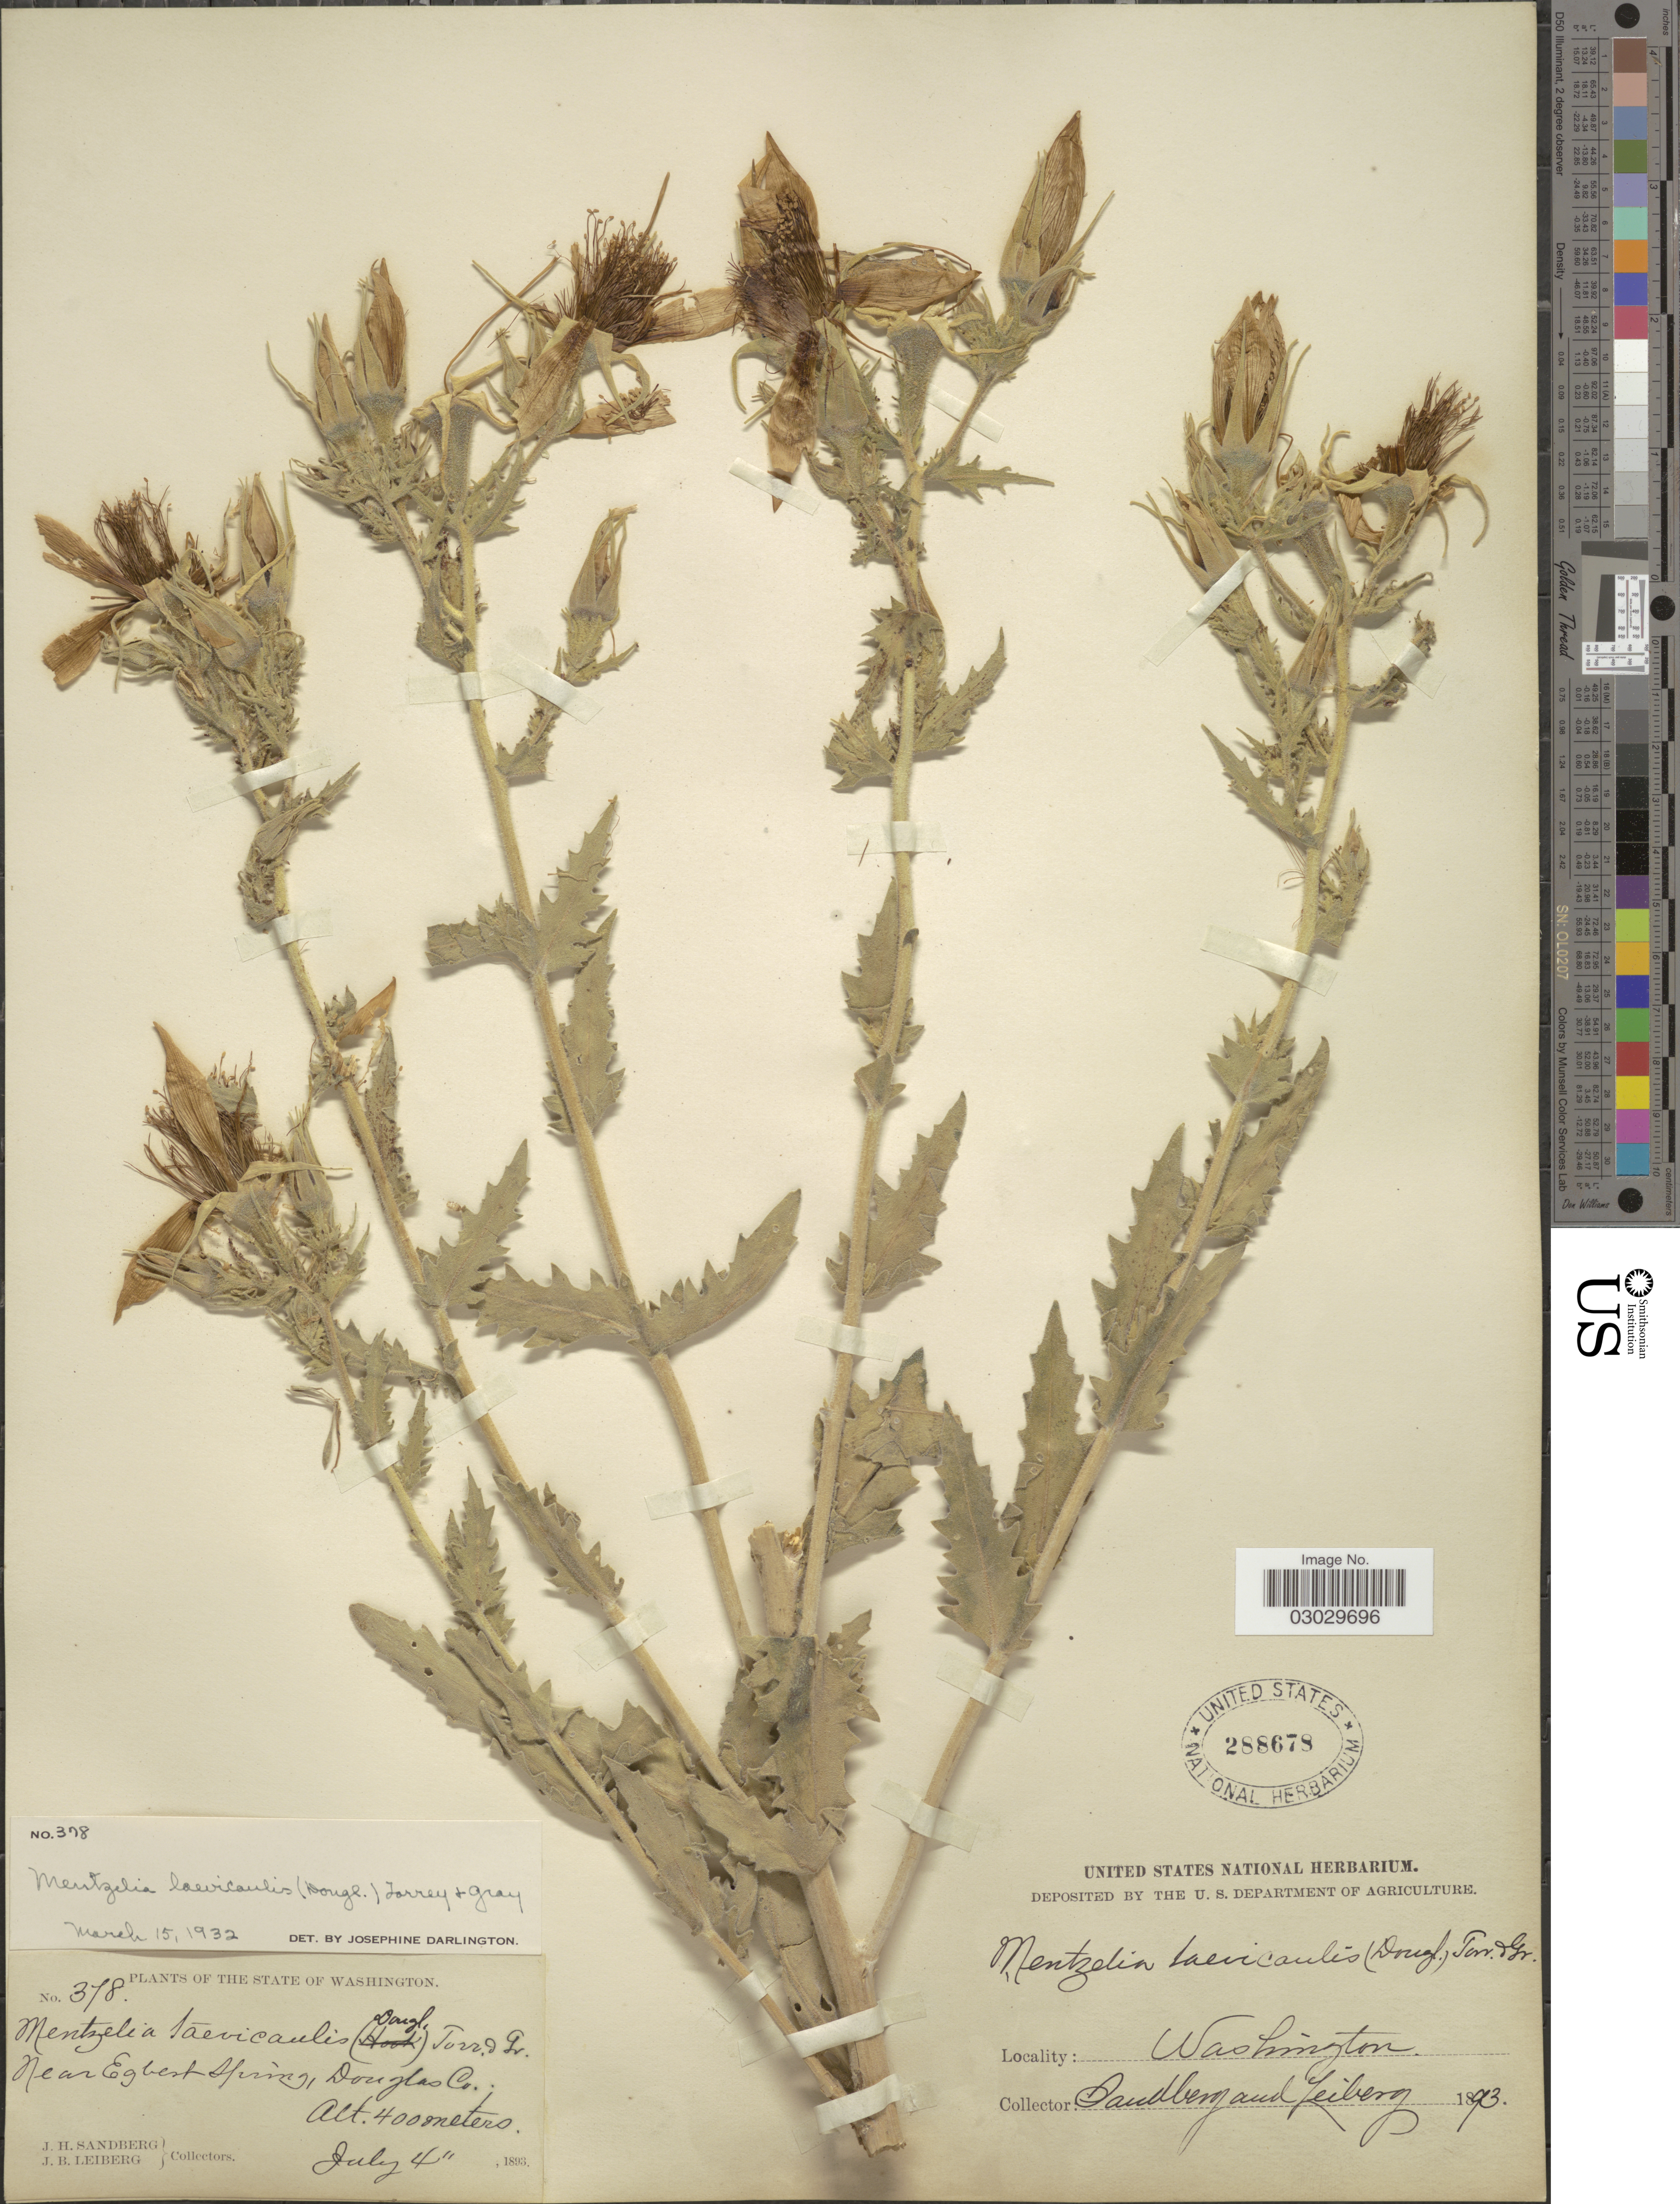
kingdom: Plantae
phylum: Tracheophyta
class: Magnoliopsida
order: Cornales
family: Loasaceae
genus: Mentzelia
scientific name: Mentzelia laevicaulis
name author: (Douglas ex Hook.) Torr. & A. Gray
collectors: J. H. Sandberg & J. B. Leiberg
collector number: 378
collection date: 1893-07-04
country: United States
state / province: Washington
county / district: Douglas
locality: Near Egbert Spring, Douglas Co.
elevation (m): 400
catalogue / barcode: US 288678